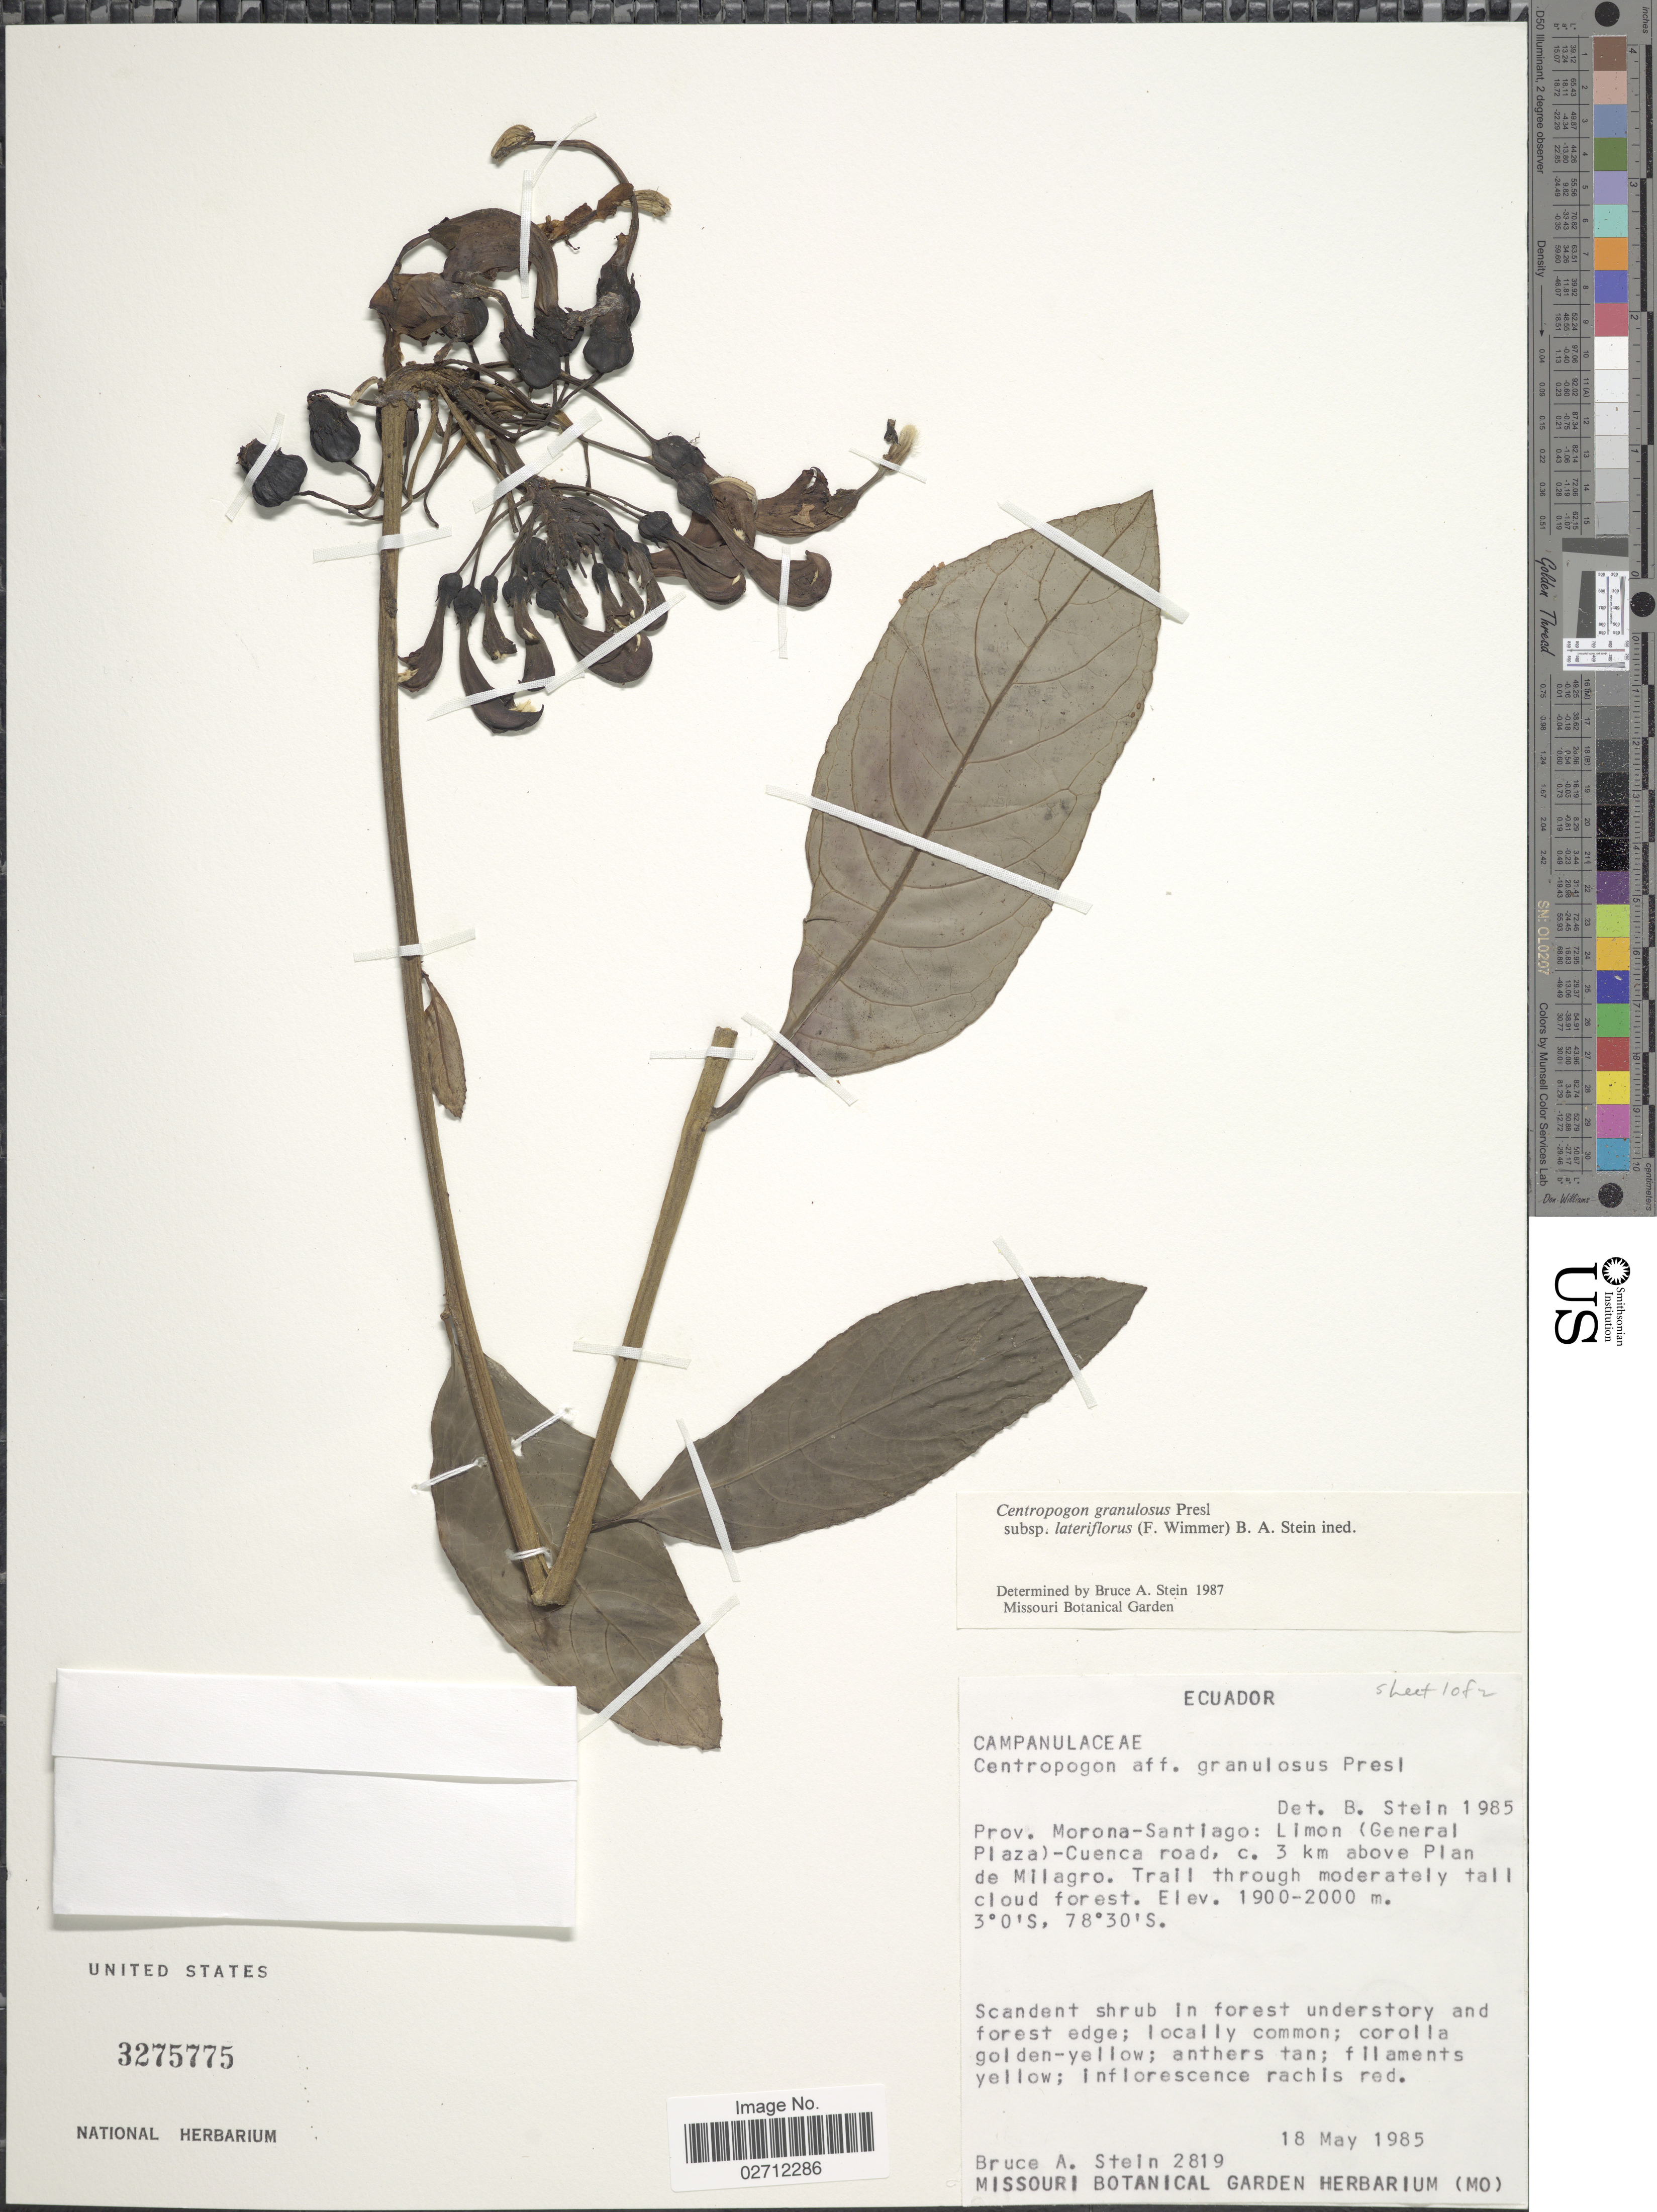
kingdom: Plantae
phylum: Tracheophyta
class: Magnoliopsida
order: Asterales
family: Campanulaceae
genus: Centropogon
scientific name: Centropogon granulosus subsp. lateriflorus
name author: (E. Wimm.) B.A. Stein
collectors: B. A. Stein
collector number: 2819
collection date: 1985-05-18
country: Ecuador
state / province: Morona-Santiago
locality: Limon (General Plaza)-Cuenca road, c. 3 km above Plan de Milagro, Trail through moderately tall cloud forest.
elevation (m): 1900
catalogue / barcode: US 3275775